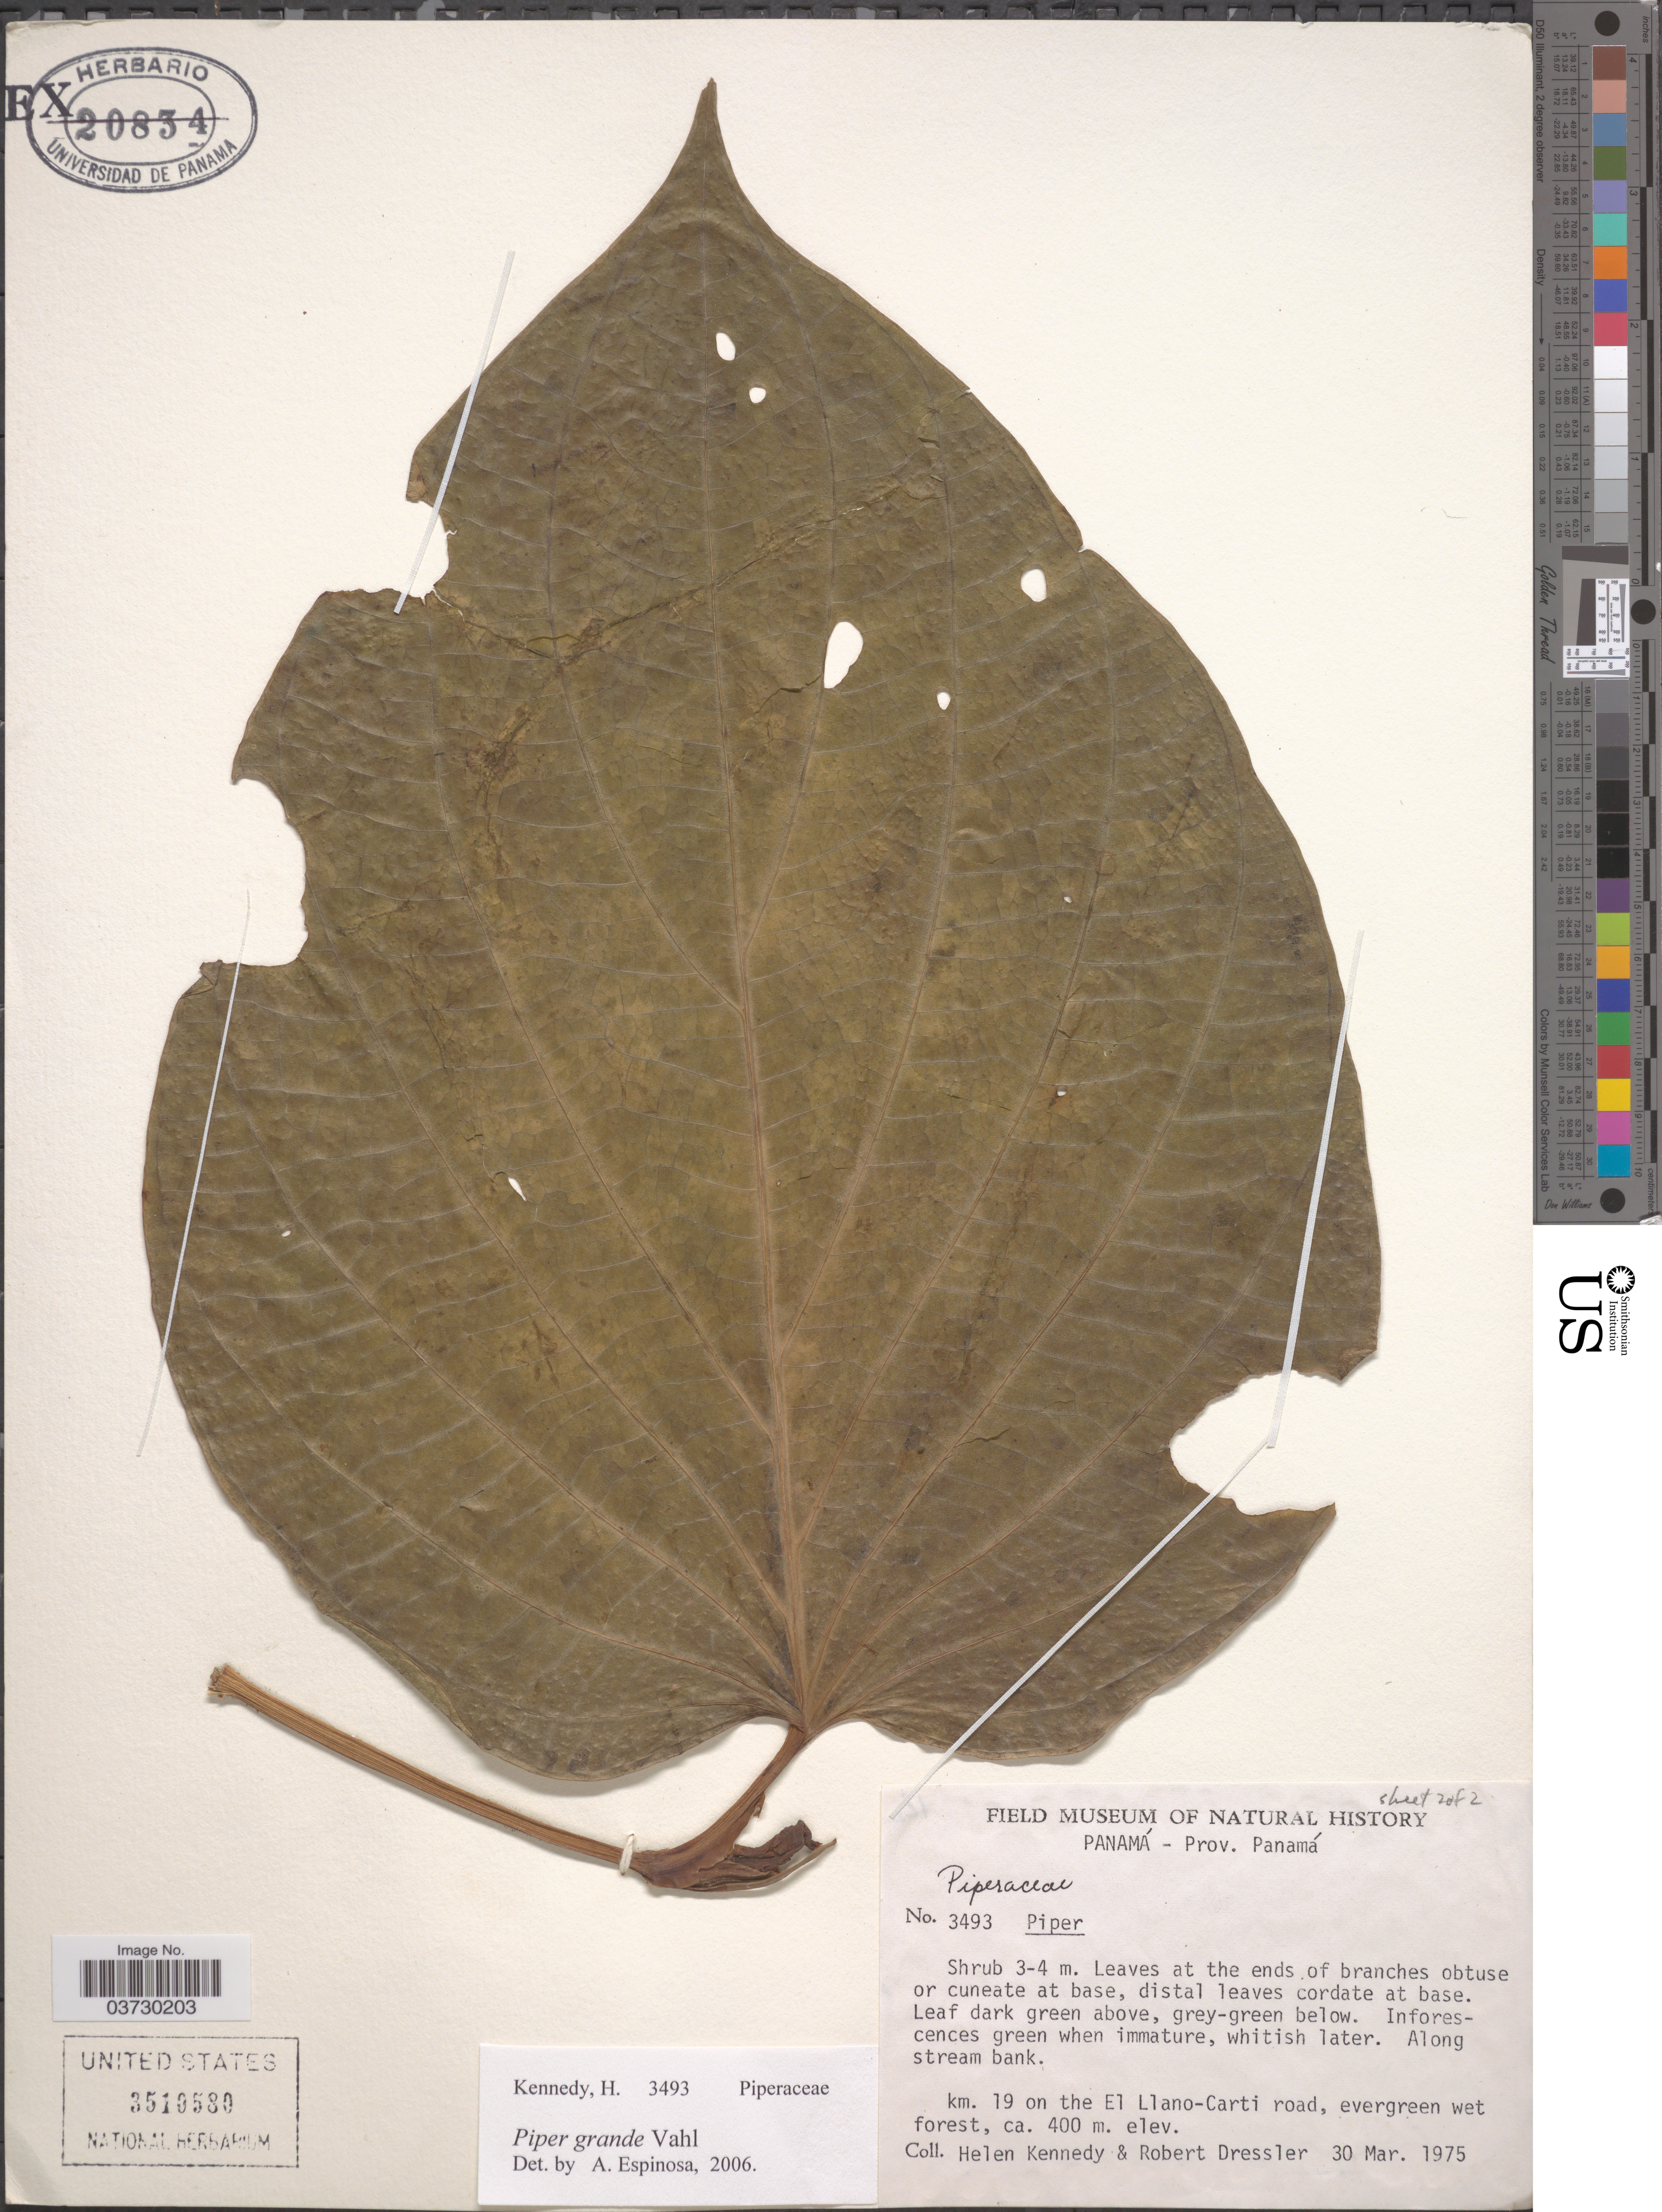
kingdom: Plantae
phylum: Tracheophyta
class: Magnoliopsida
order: Piperales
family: Piperaceae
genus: Piper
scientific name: Piper grande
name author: Vahl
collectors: H. Kennedy & R. Dressler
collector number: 3493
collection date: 1975-03-30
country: Panama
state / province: Panamá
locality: Along stream bank. Km. 19 on the El Llano-Carti road, evergreen wet forest.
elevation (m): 400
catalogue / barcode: US 3510580